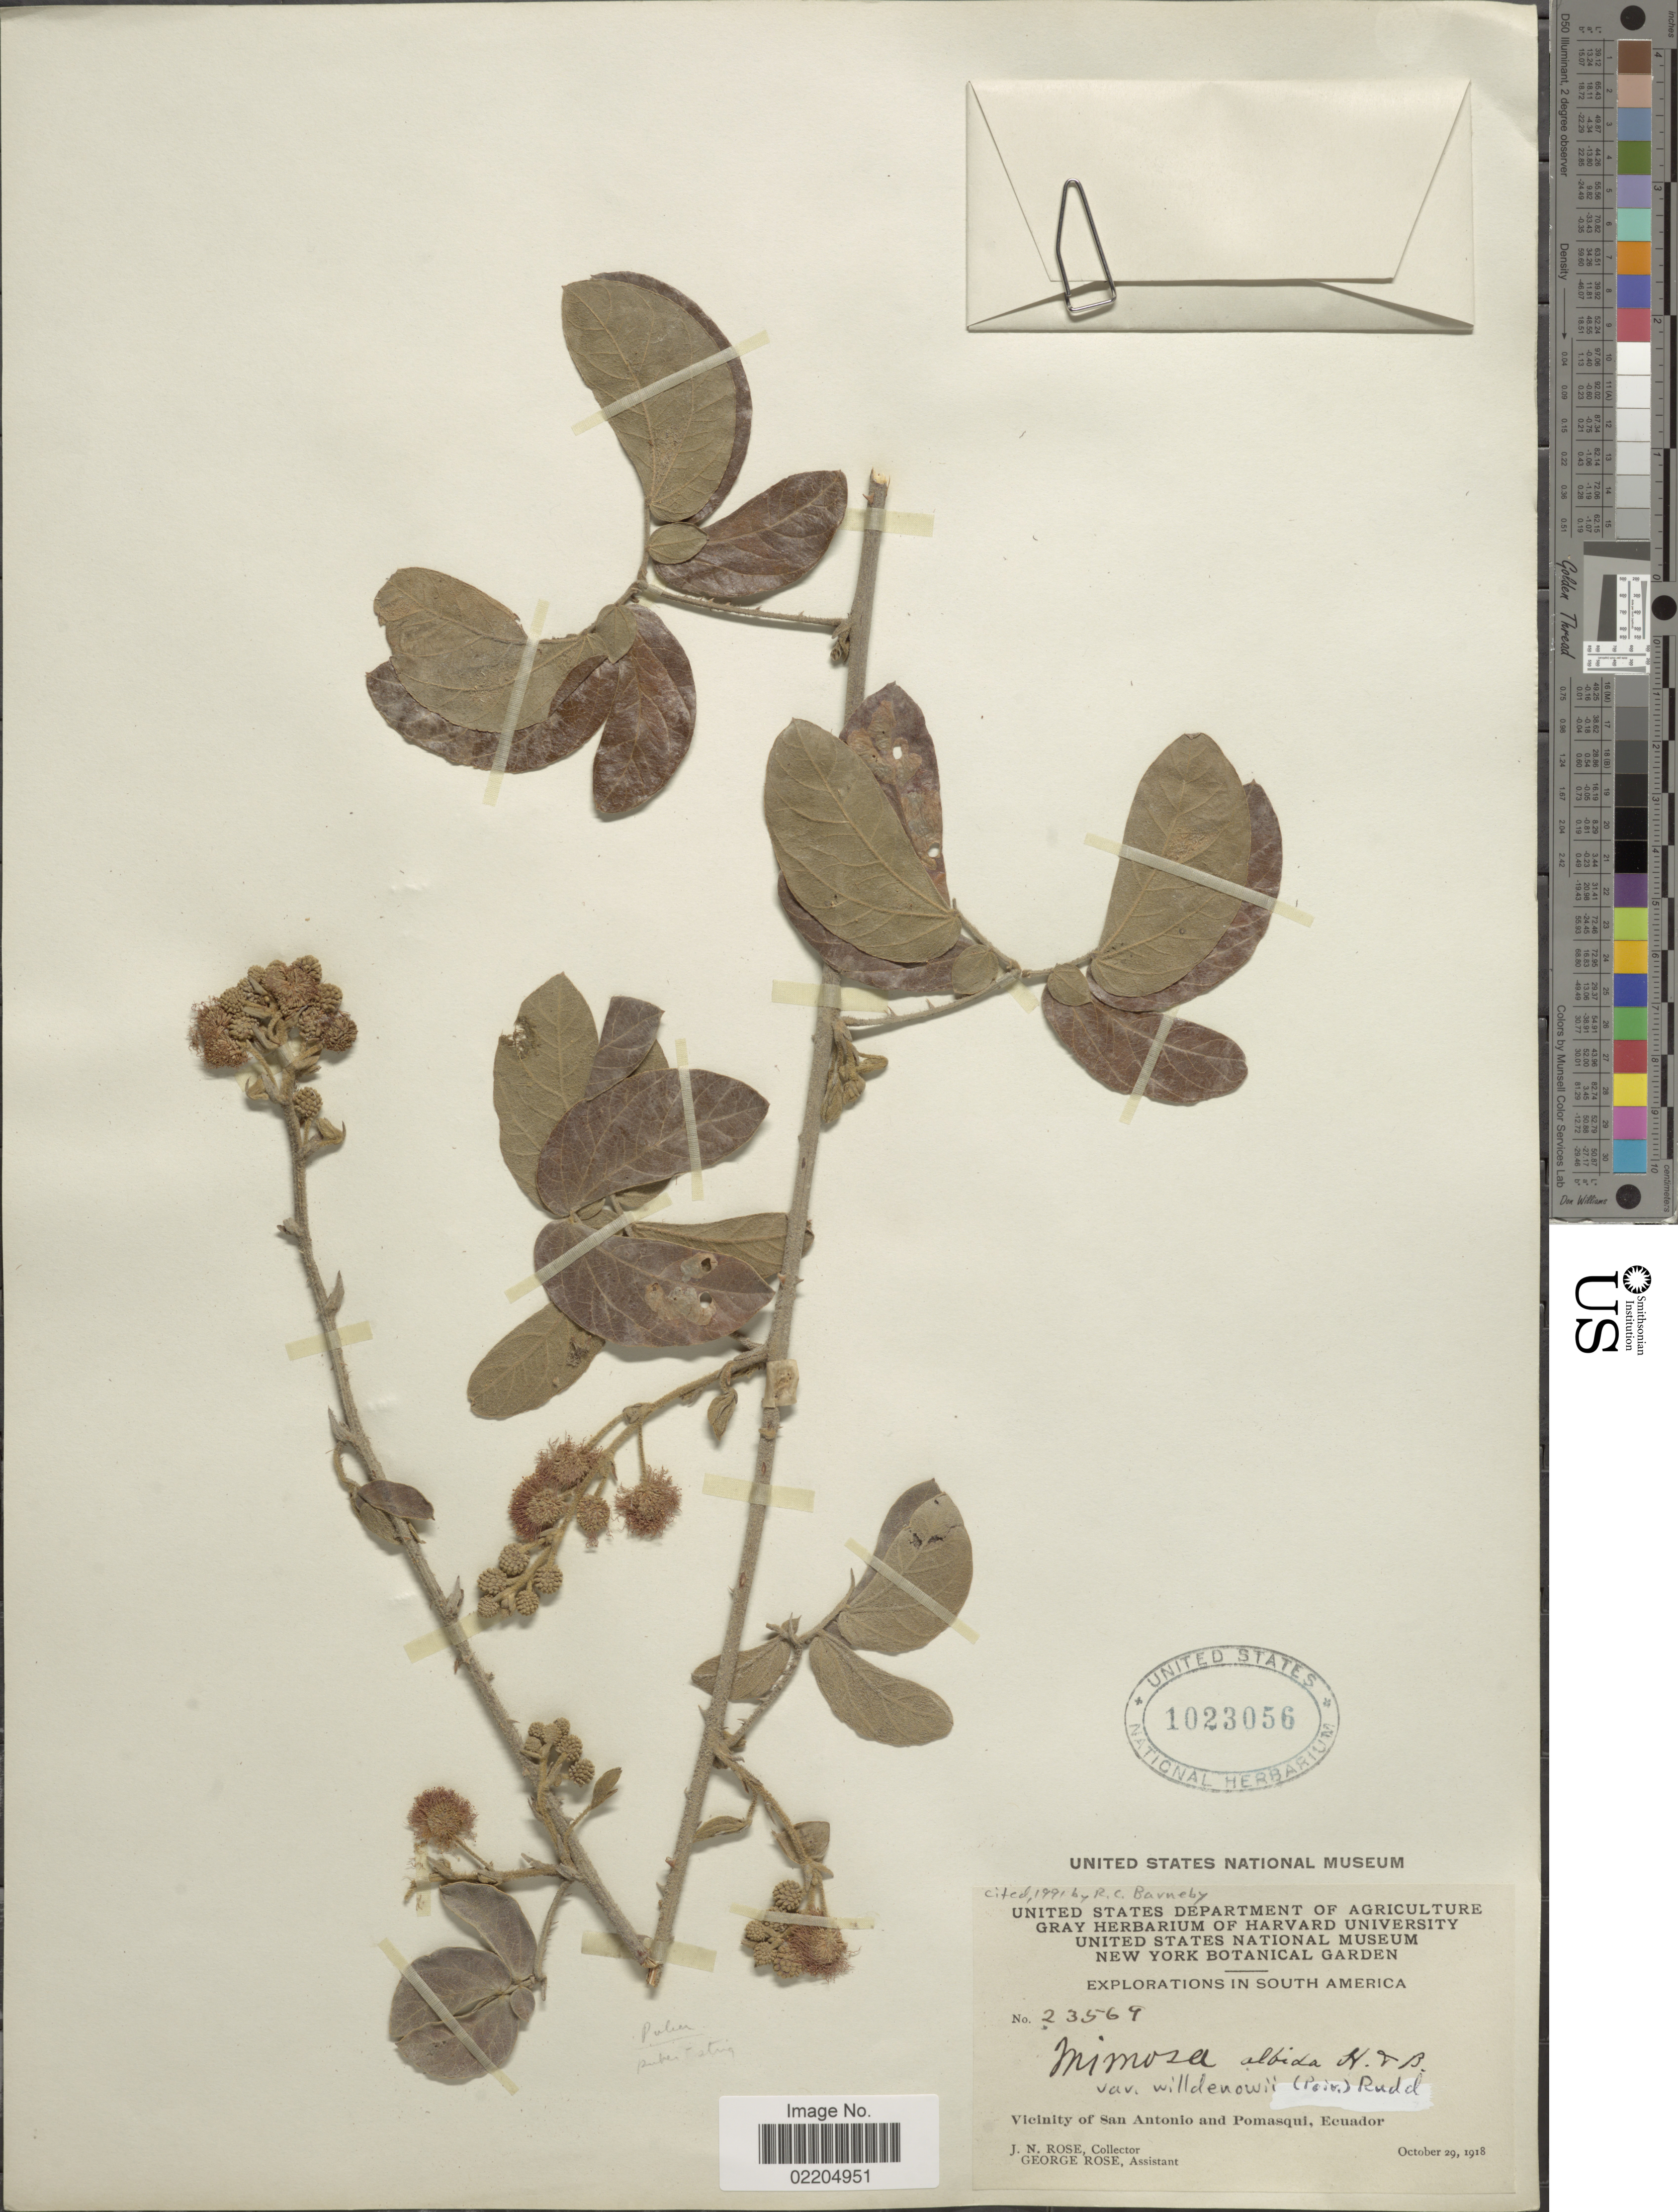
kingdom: Plantae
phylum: Tracheophyta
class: Magnoliopsida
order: Fabales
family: Fabaceae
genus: Mimosa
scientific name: Mimosa albida var. willdenowii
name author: (Poir.) Rudd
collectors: J. N. Rose & G. Rose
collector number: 23569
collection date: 1918-10-29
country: Ecuador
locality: Vicinity of San Antonio and Pomasqui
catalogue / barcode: US 1023056